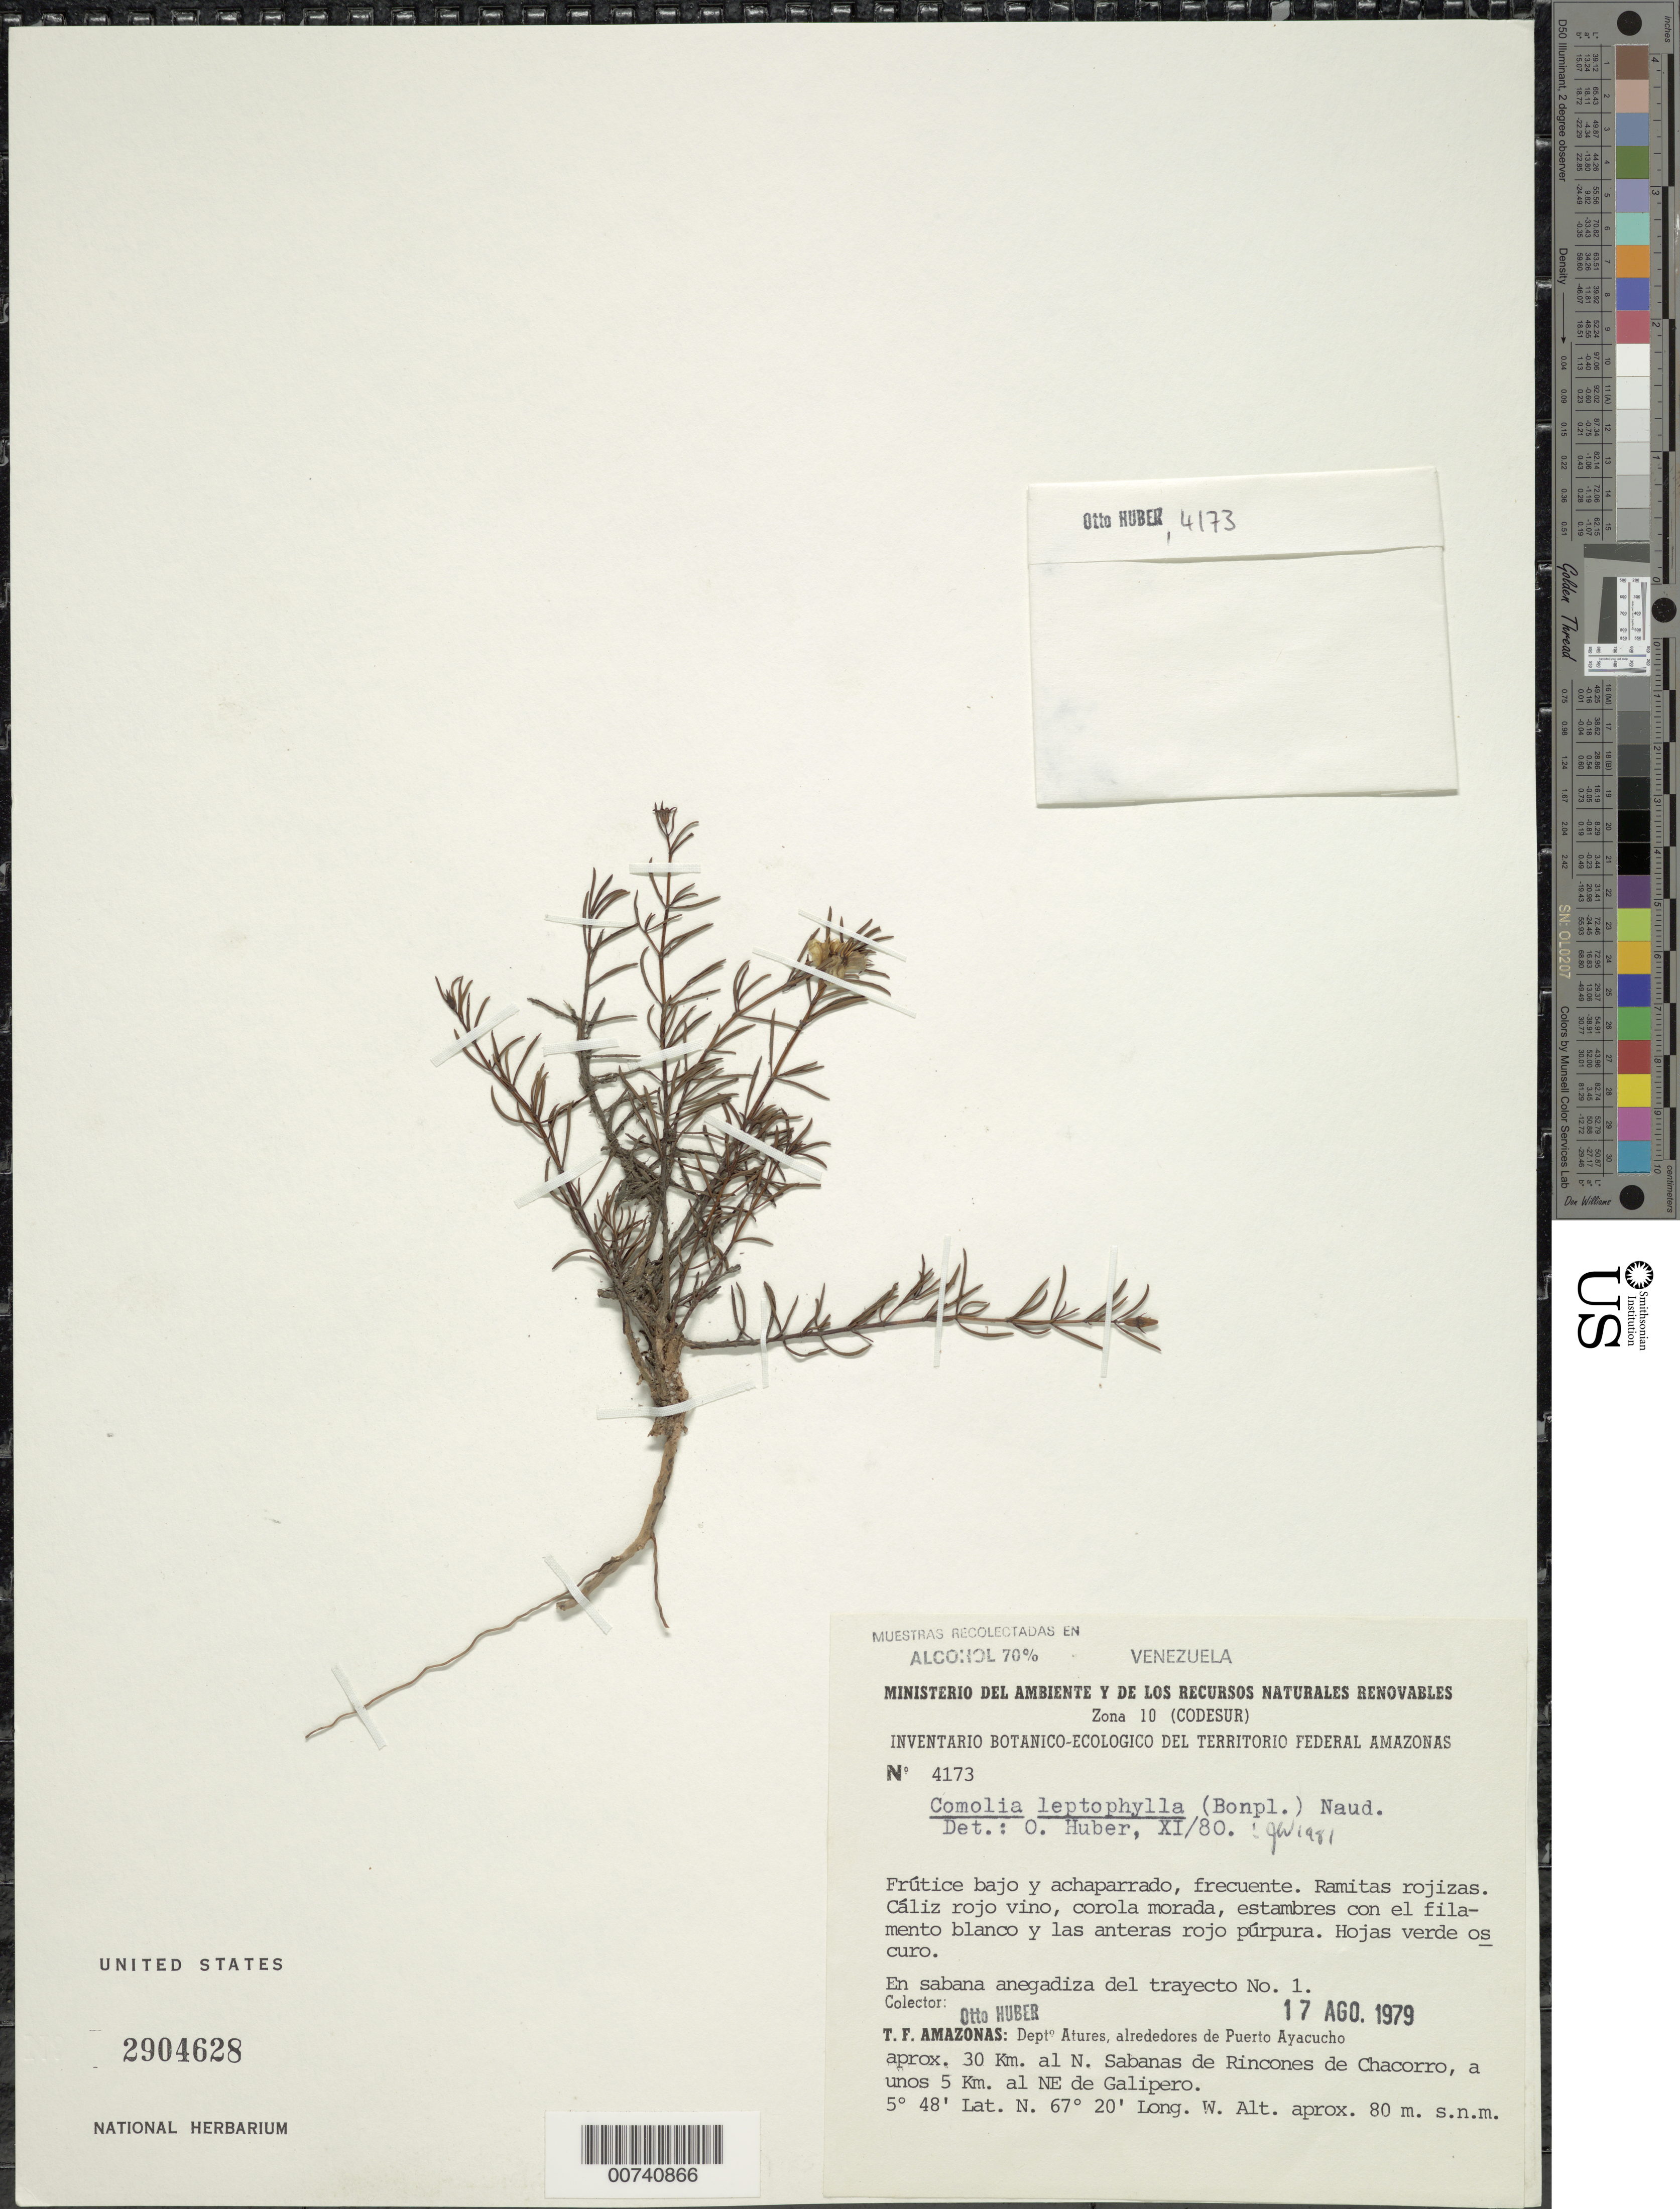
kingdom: Plantae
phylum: Tracheophyta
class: Magnoliopsida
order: Myrtales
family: Melastomataceae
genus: Comolia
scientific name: Comolia leptophylla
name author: (Bonpl.) Naudin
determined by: Wurdack, John J., (US), US (UNITED STATES)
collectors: O. Huber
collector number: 4173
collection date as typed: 17-Aug-79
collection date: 1979-08-17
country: Venezuela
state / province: Amazonas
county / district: Atures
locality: Puerto Ayacucho, 30 km N; Sabanas de Rincones de Chocorro; 5 km NE Galipero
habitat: Savanna, subject to flooding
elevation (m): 80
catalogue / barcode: US 2904628